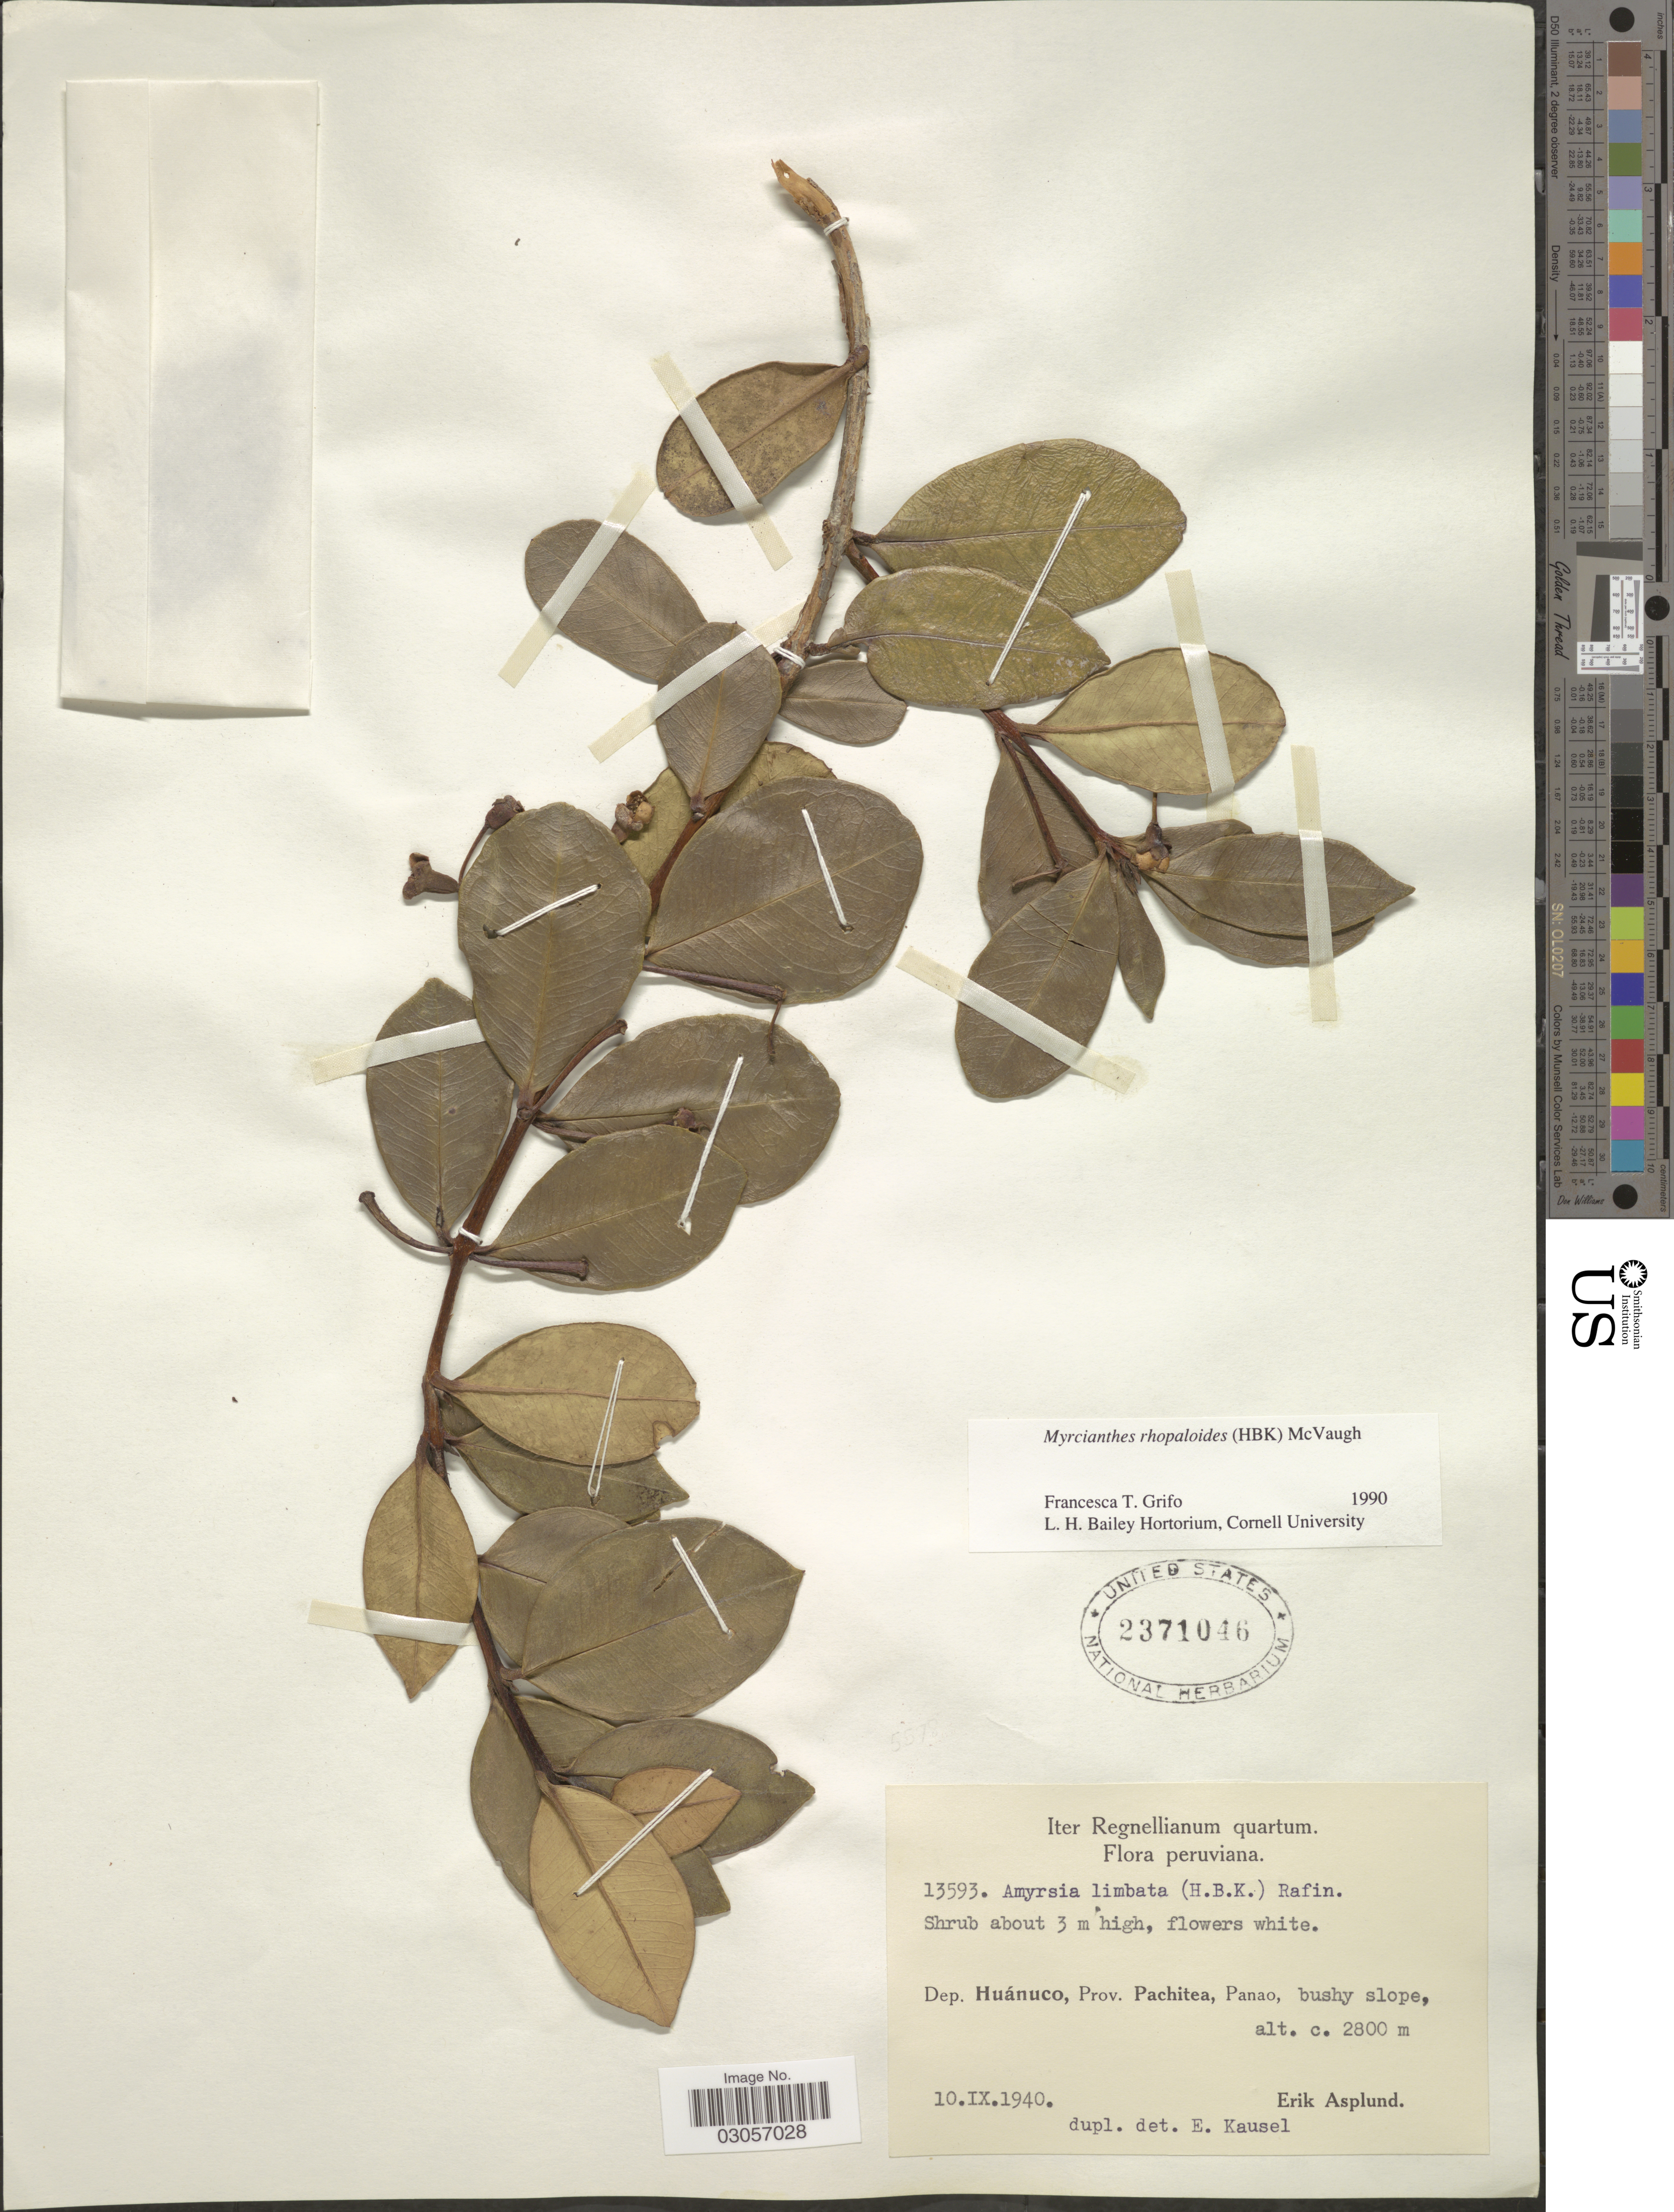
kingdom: Plantae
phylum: Tracheophyta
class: Magnoliopsida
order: Myrtales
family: Myrtaceae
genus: Myrcianthes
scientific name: Myrcianthes rhopaloides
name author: (Kunth) McVaugh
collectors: E. Asplund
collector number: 13593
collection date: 1940-09-10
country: Peru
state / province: Huánuco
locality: Dep. Huánuco, Prov. Pachitea, Panao.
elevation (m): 2800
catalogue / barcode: US 2371046